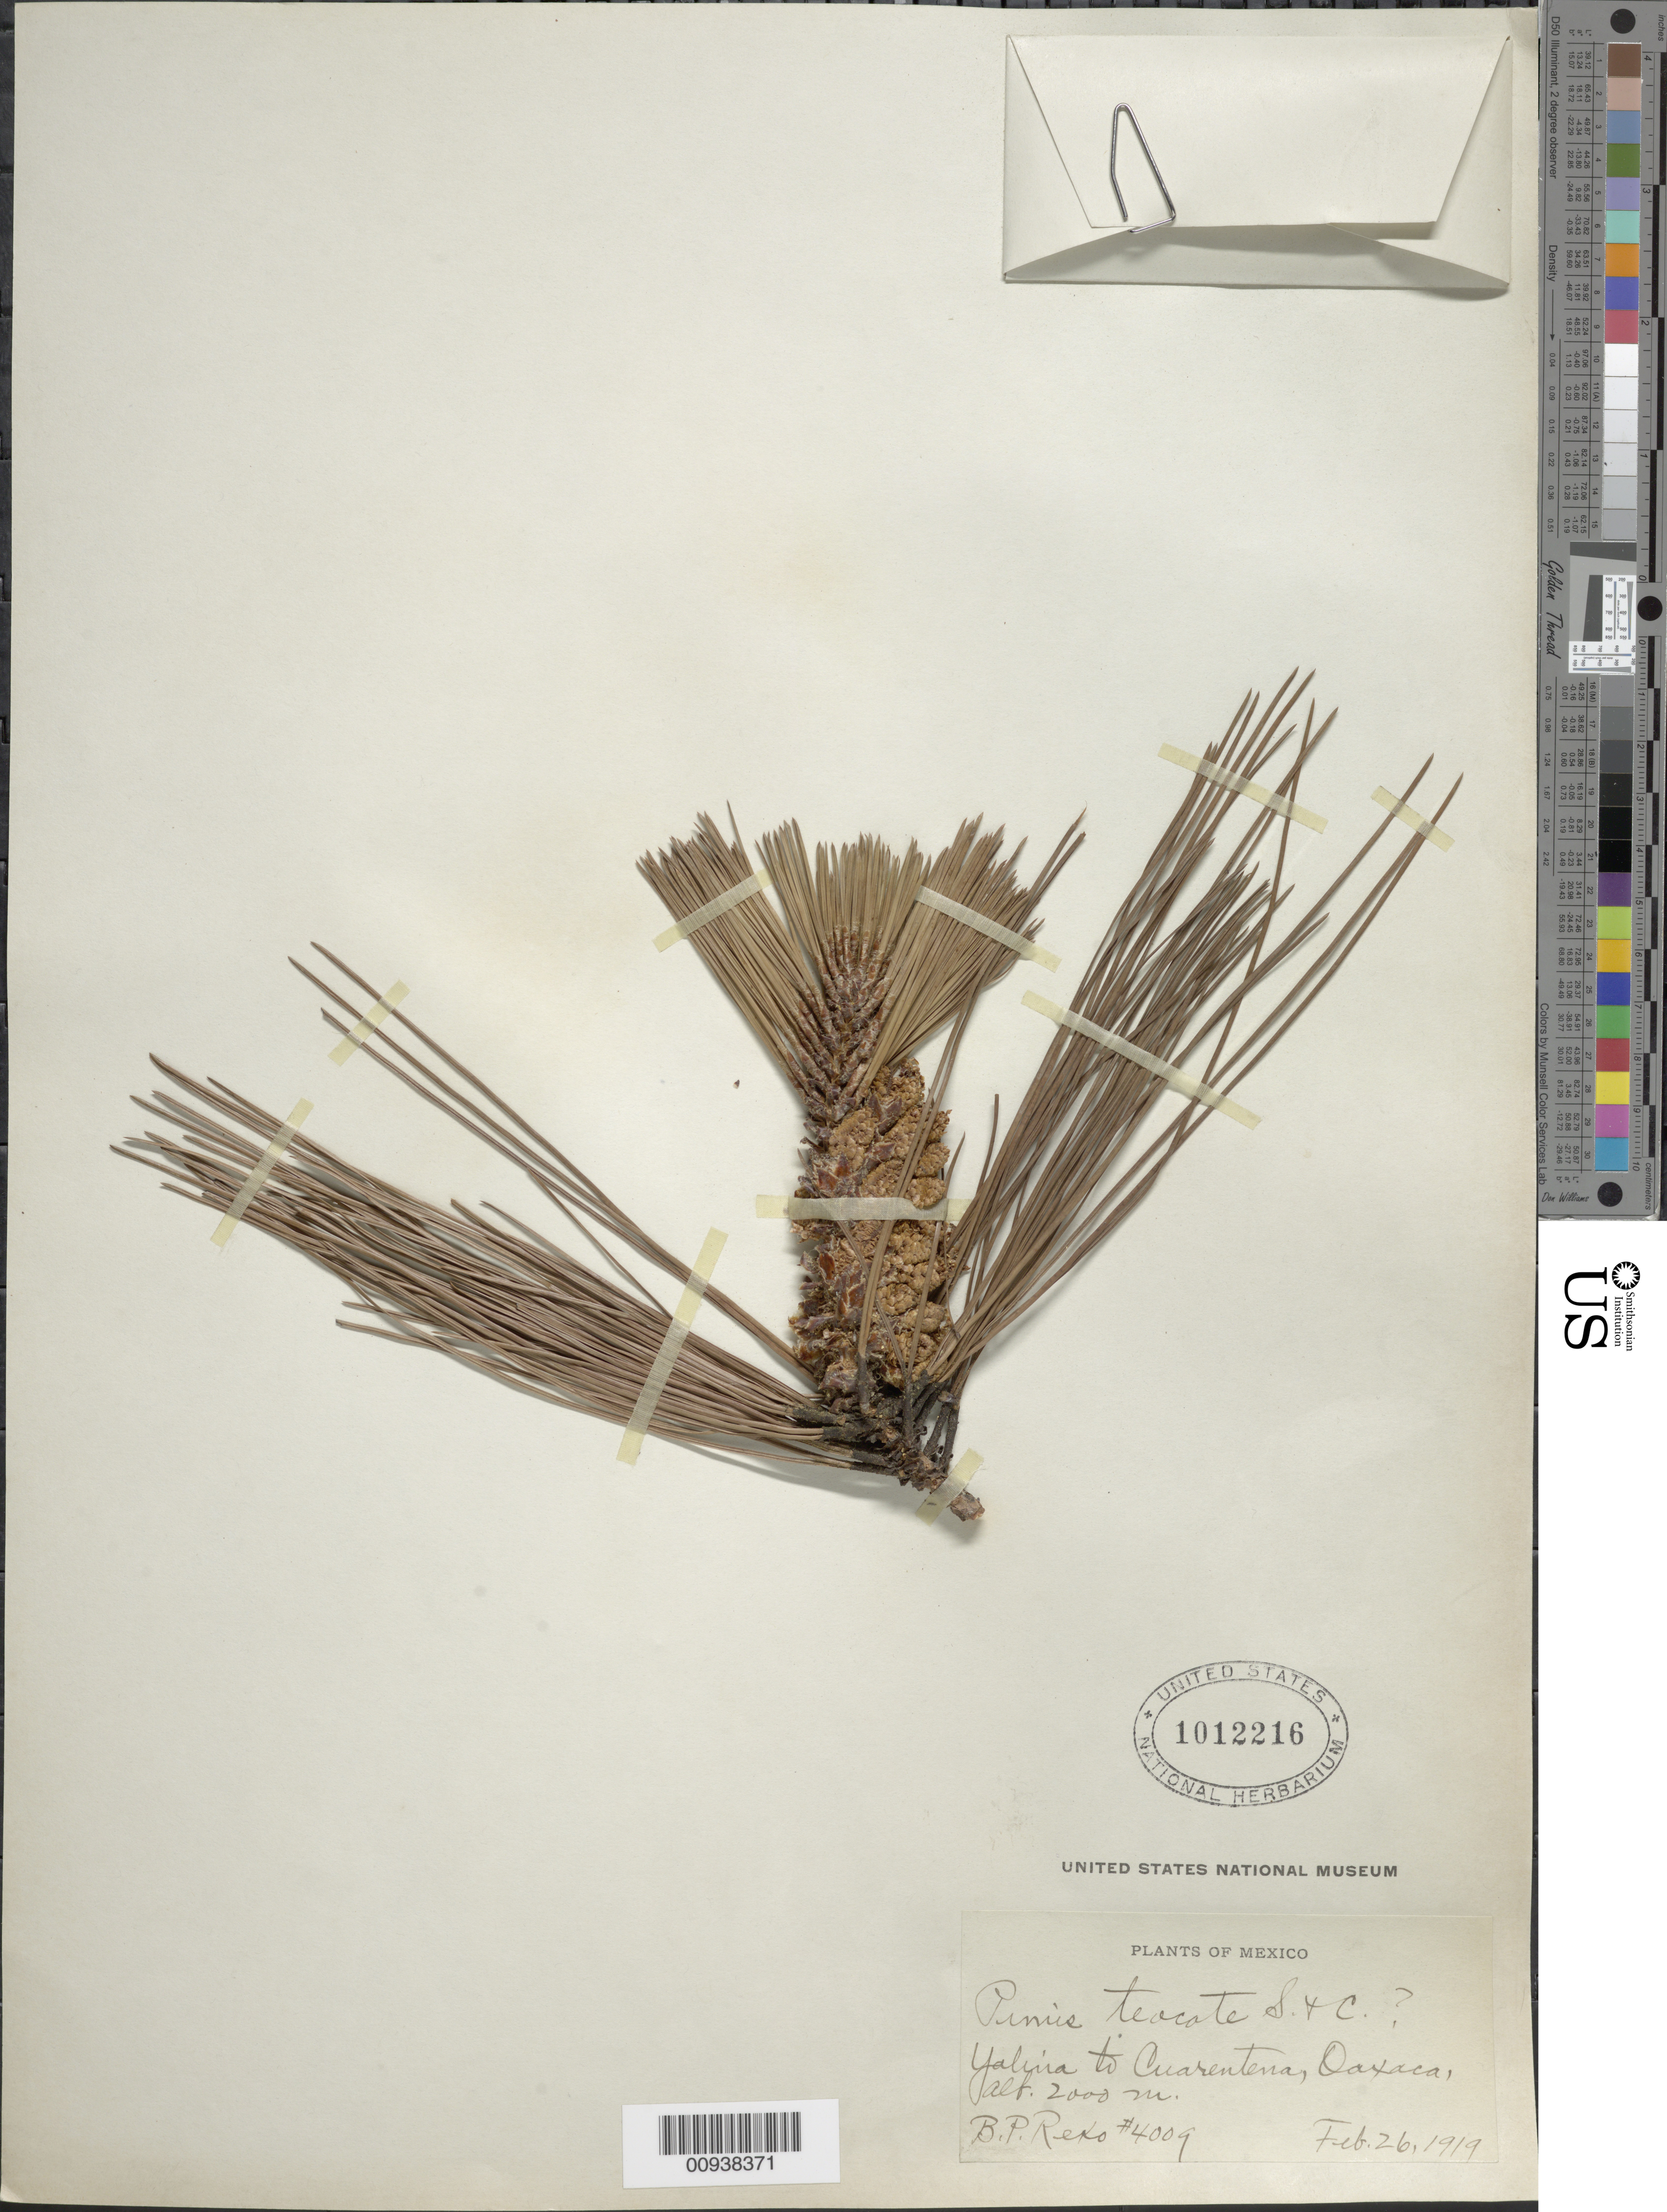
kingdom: Plantae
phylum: Tracheophyta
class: Pinopsida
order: Pinales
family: Pinaceae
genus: Pinus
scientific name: Pinus teocote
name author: Schltdl. & Cham.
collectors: B. P. Reko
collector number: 4009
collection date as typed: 26 Feb 1919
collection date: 1919-02-26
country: Mexico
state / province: Oaxaca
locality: Yalina to Cuarentena.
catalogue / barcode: US 1012216